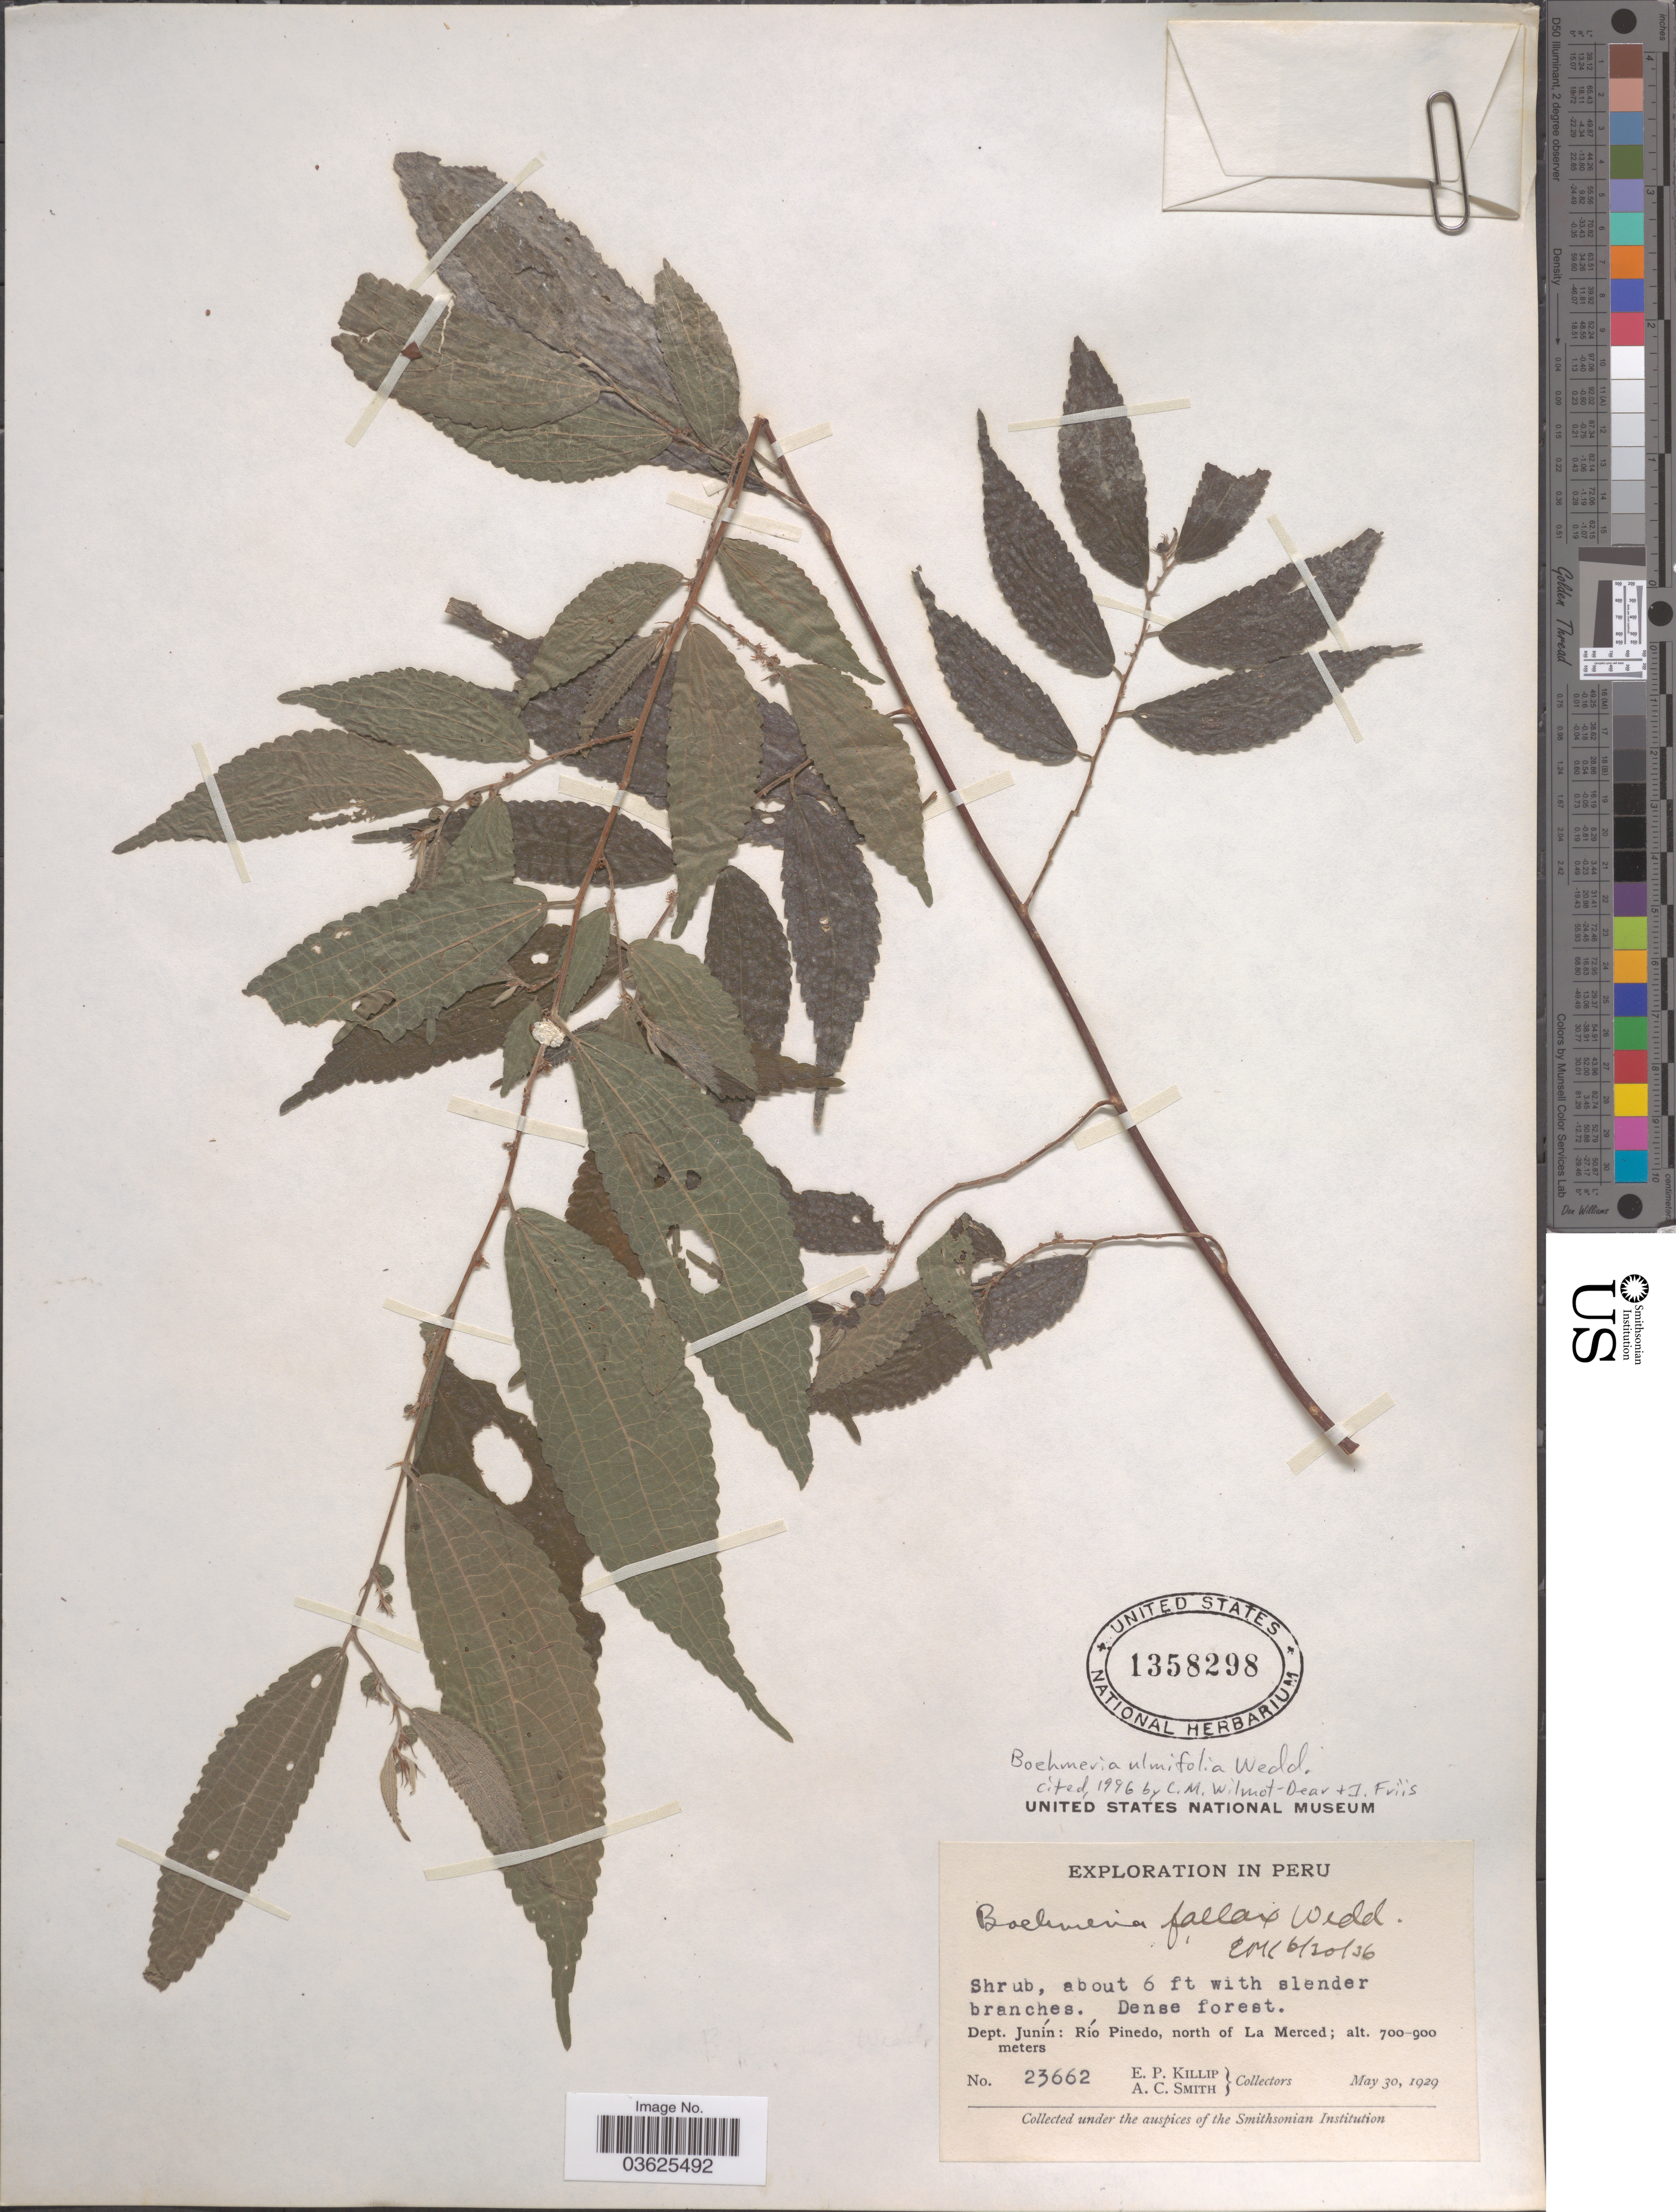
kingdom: Plantae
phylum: Tracheophyta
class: Magnoliopsida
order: Rosales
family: Urticaceae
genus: Boehmeria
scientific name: Boehmeria ulmifolia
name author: Wedd.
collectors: E. P. Killip & A. C. Smith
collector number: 23662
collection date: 1929-05-30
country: Peru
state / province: Junín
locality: Dept. Junín: Río Pinedo, north of La Merced.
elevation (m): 700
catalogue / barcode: US 1358298